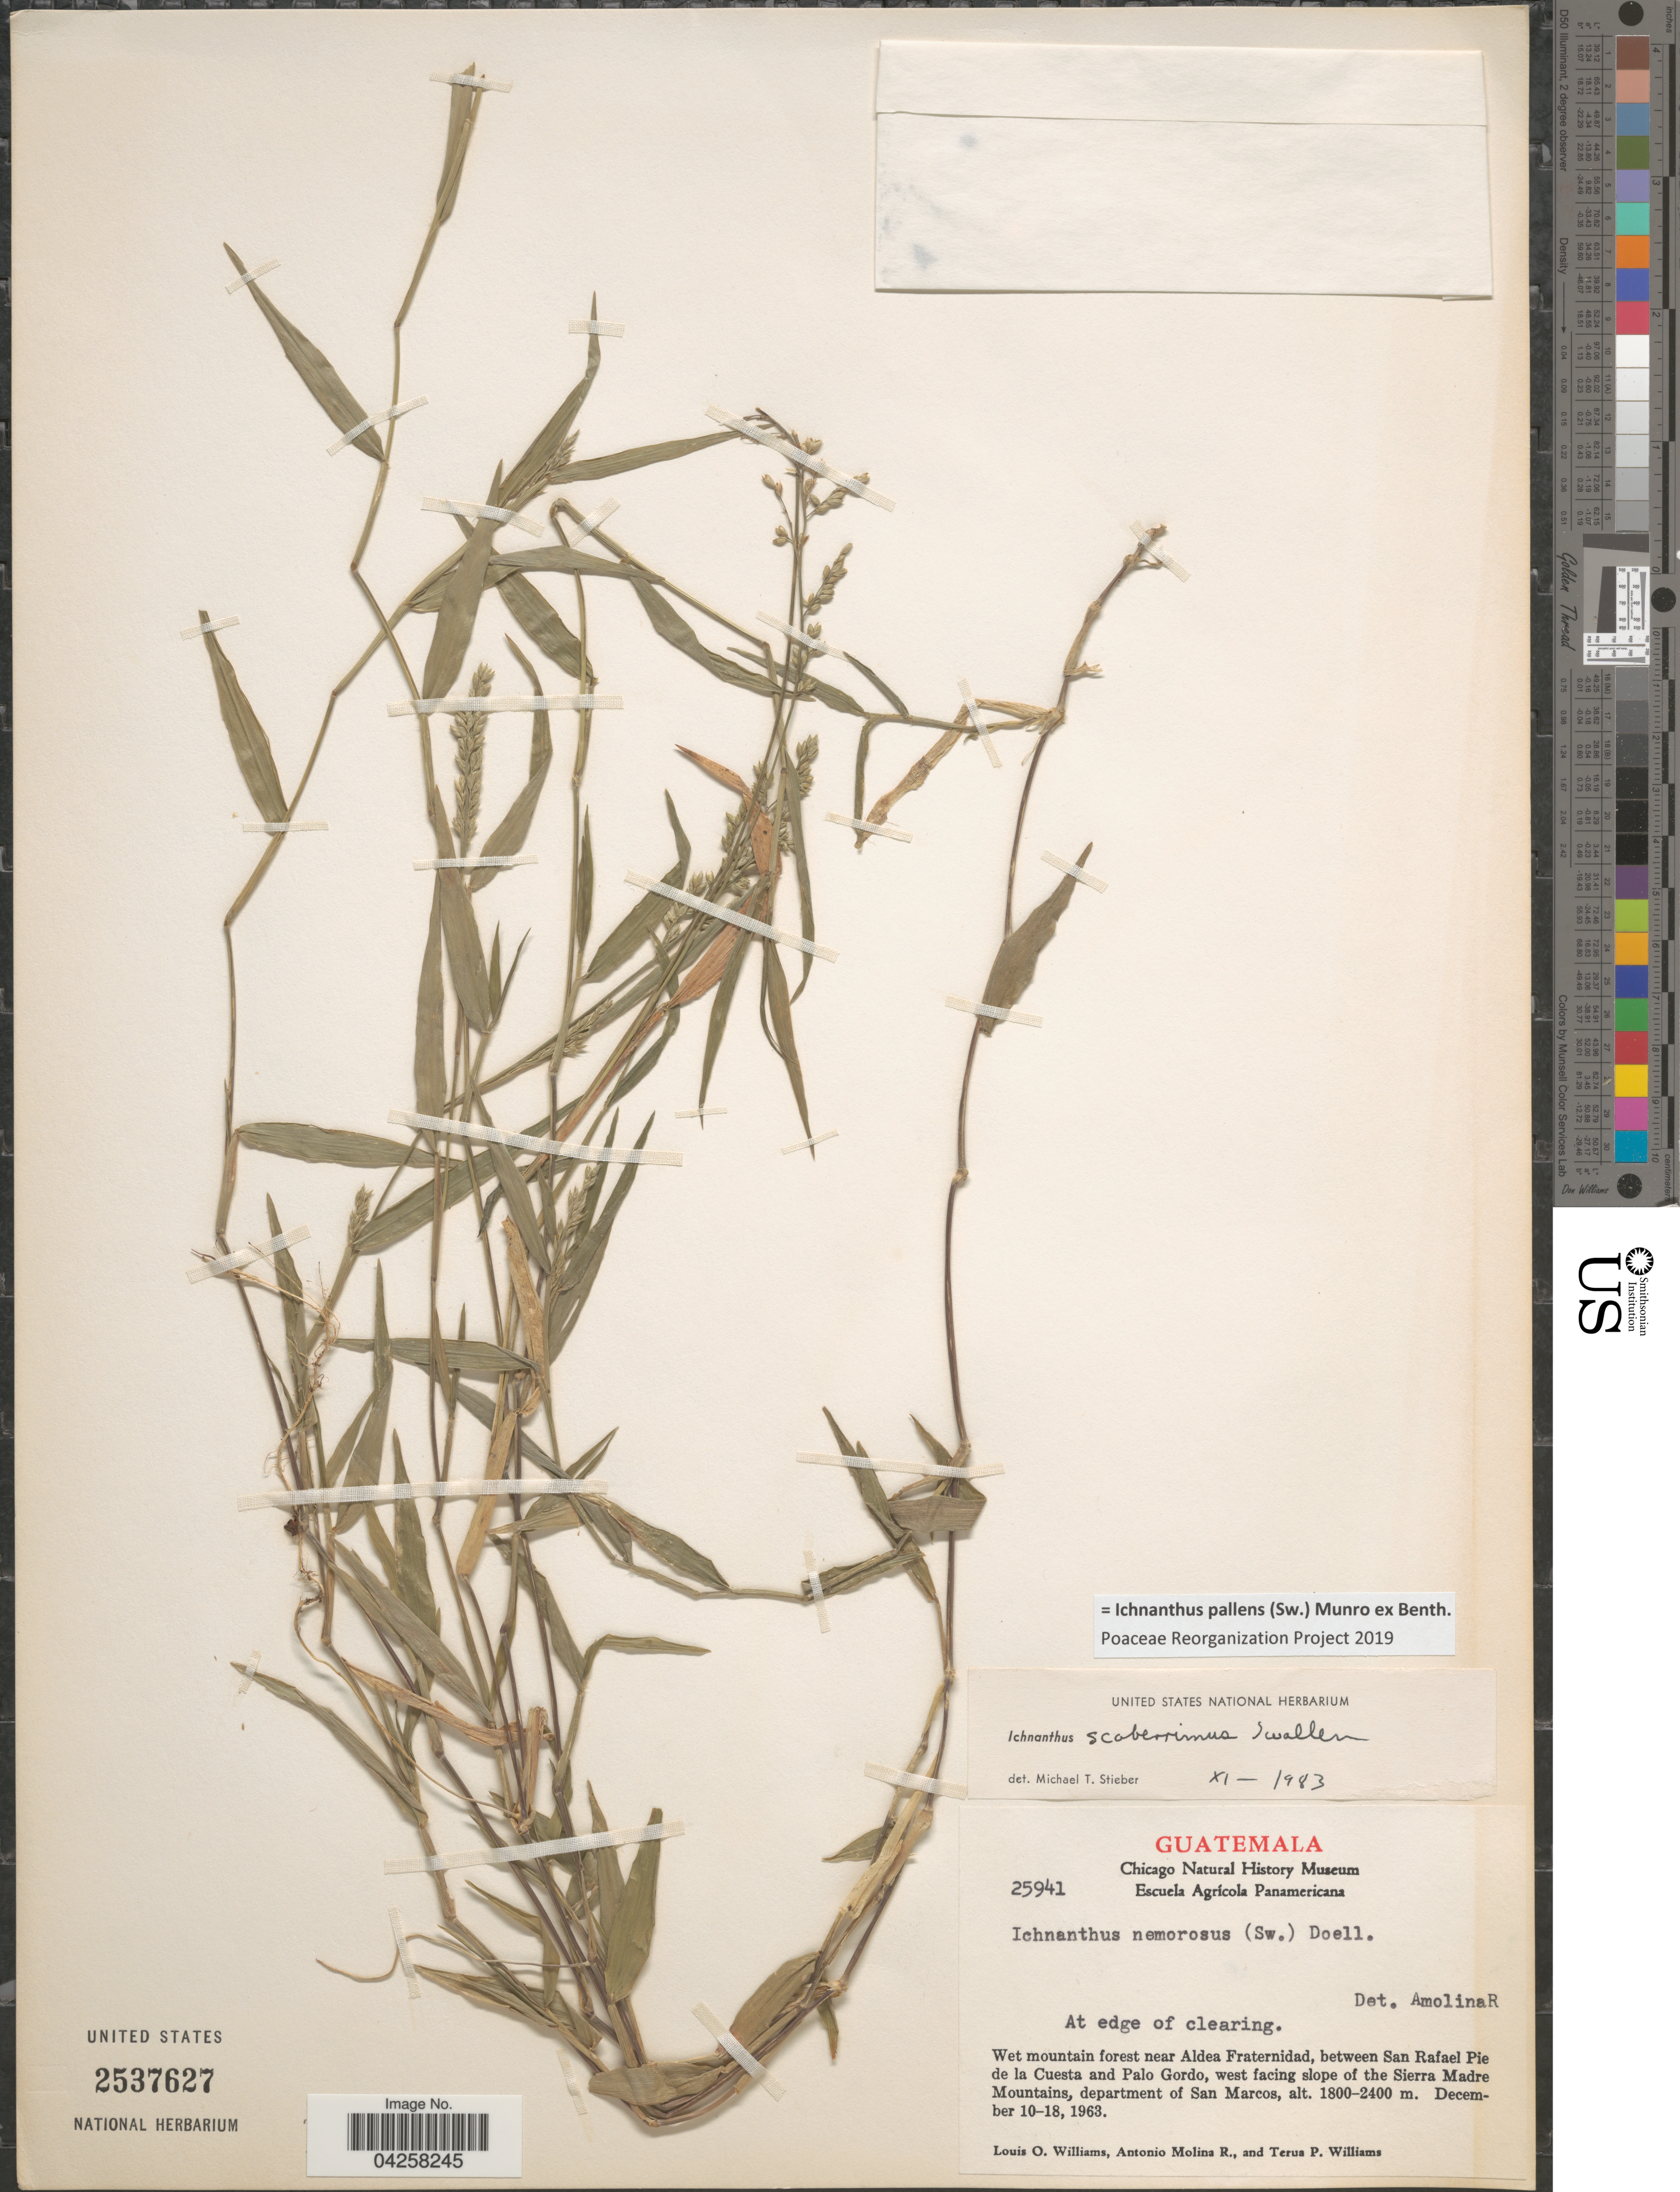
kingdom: Plantae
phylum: Tracheophyta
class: Liliopsida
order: Poales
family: Poaceae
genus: Ichnanthus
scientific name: Ichnanthus pallens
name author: (Sw.) Munro ex Benth.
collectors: L. O. Williams, A. Molina R. & T. Williams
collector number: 25941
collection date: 1963-12-10/1963-12-18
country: Guatemala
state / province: San Marcos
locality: Wet mountain forest near Aldea Fraternidad, between San Rafael Pie de la Cuesta and Palo Gordo, west facing slope of the Sierra Madre Mountains, department of San Marcos.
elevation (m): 1800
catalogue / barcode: US 2537627